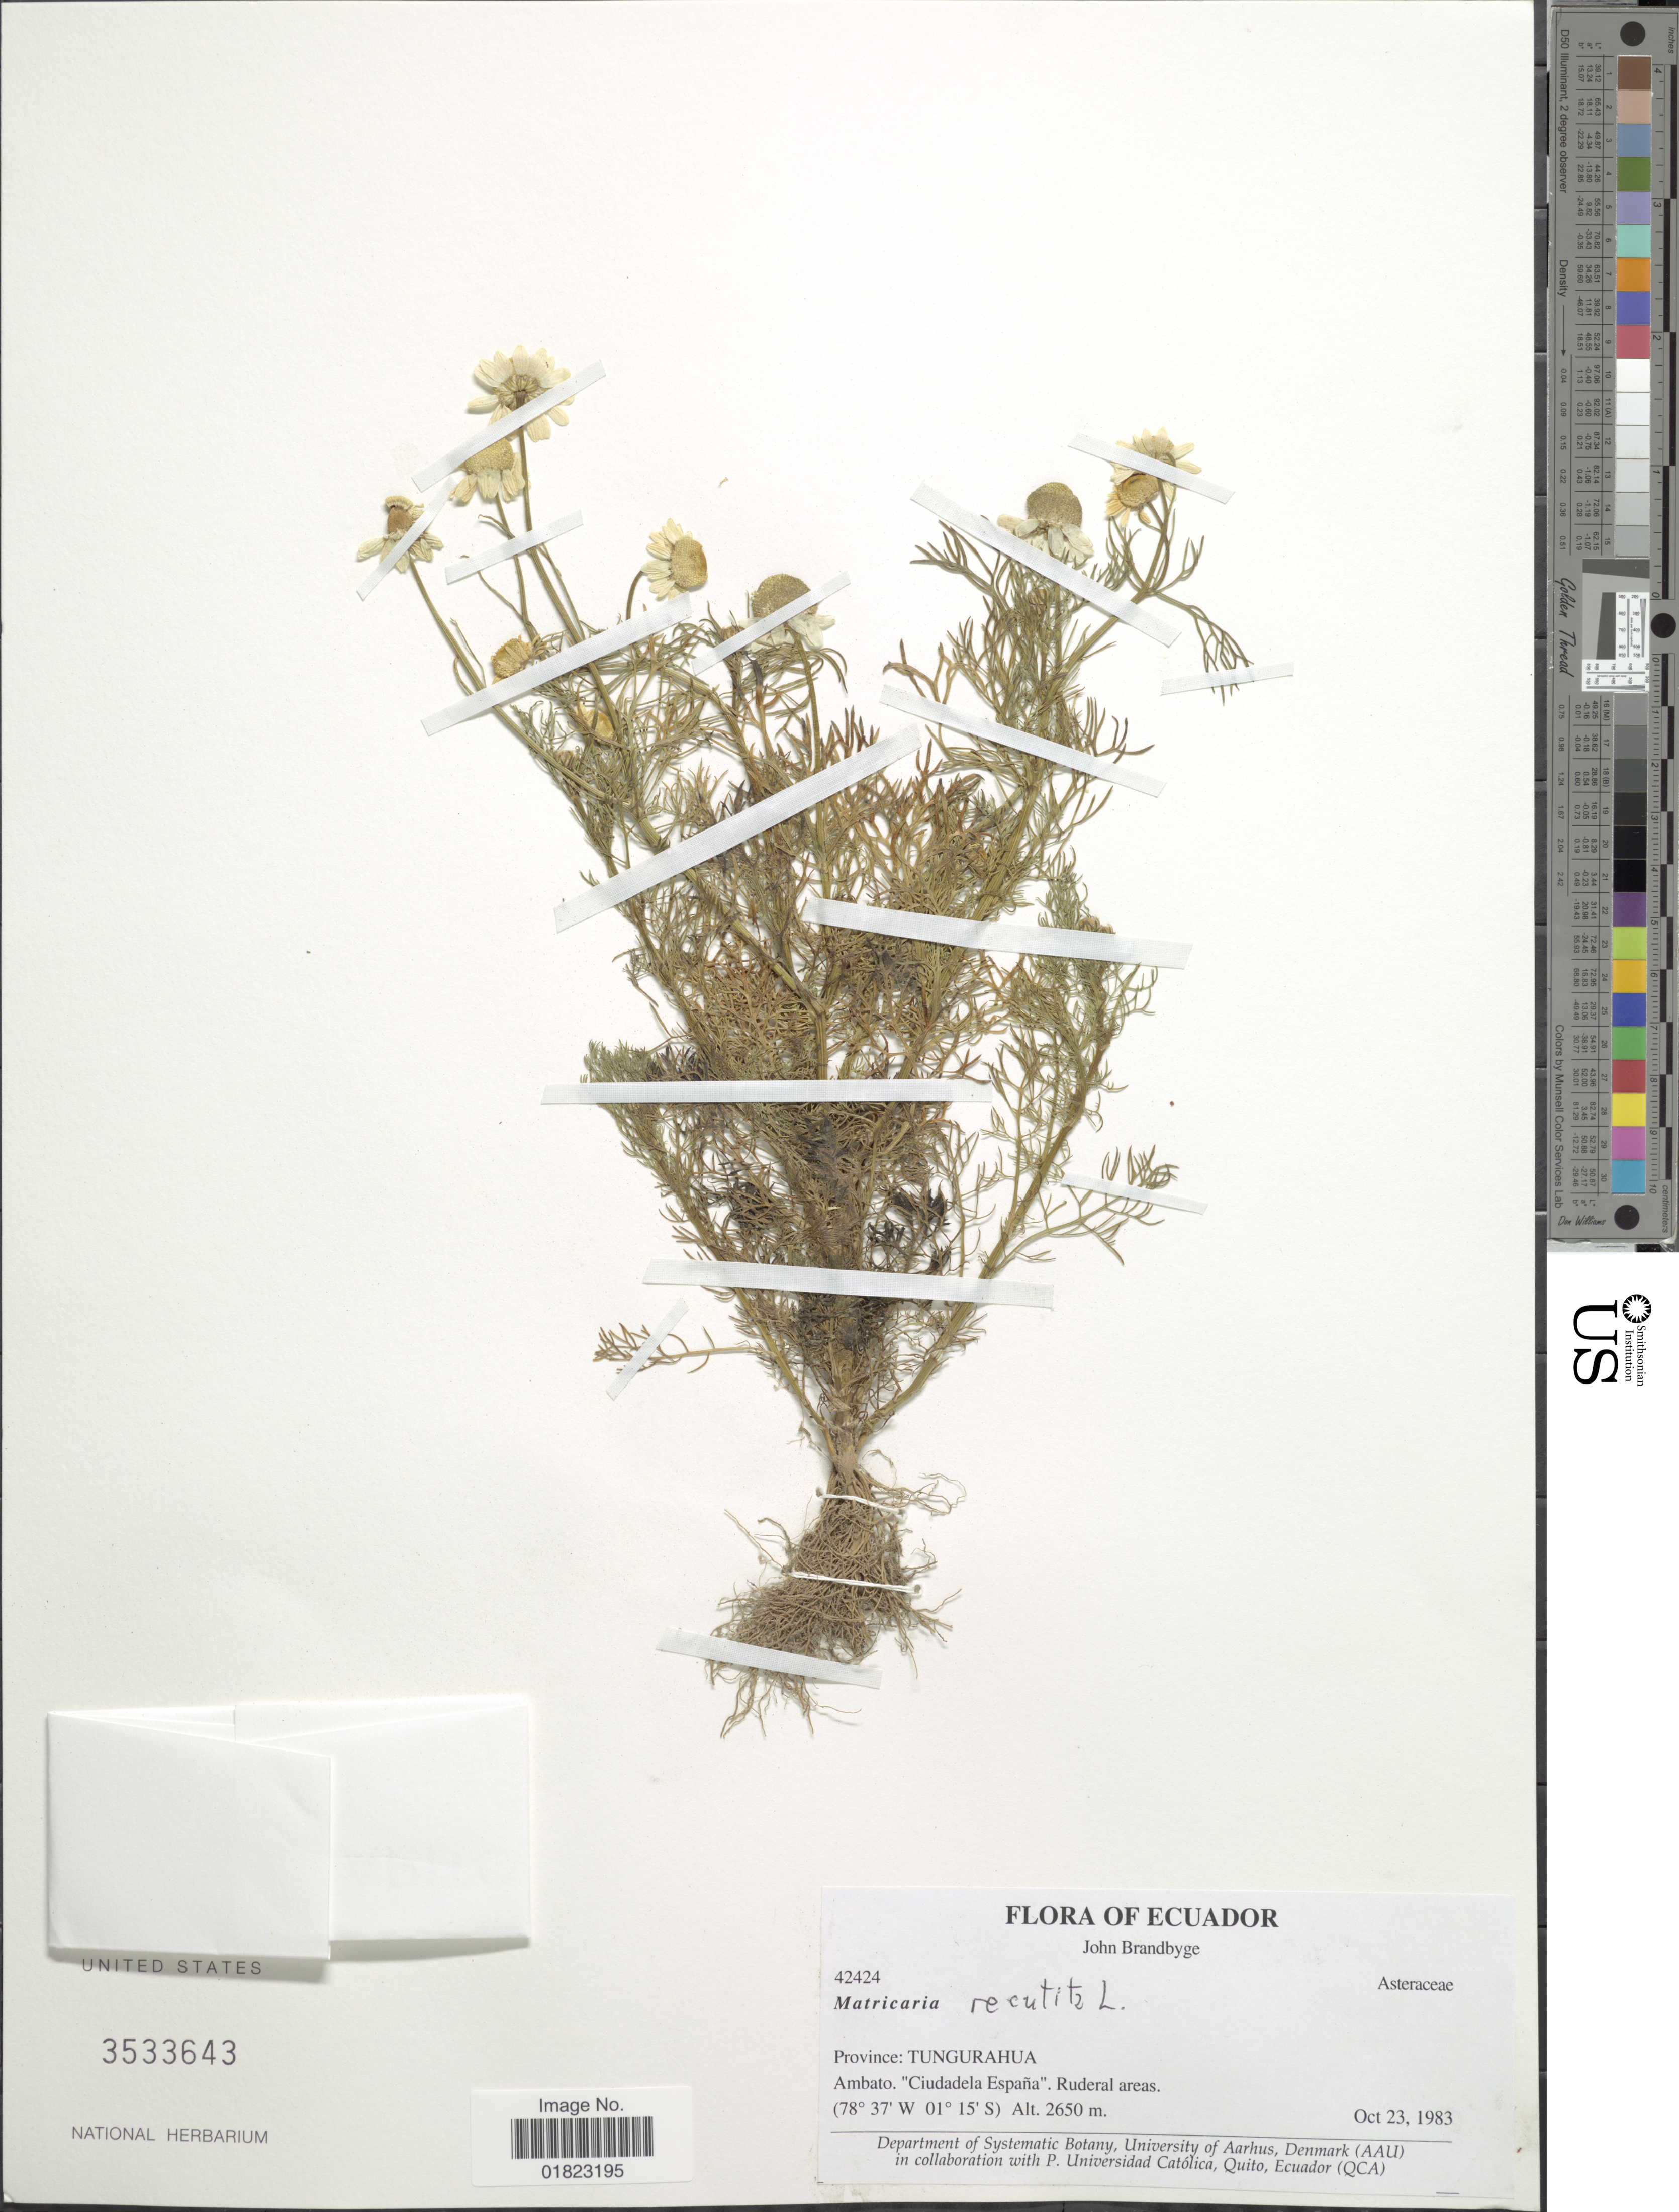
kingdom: Plantae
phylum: Tracheophyta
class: Magnoliopsida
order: Asterales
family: Asteraceae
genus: Matricaria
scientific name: Matricaria recutita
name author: L.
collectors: J. Brandbyge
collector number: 42424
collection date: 1983-10-23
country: Ecuador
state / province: Tungurahua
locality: Province: Tungurahua. Ambato. "Ciudadela Espana". Ruderal areas.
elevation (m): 2650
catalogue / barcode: US 3533643